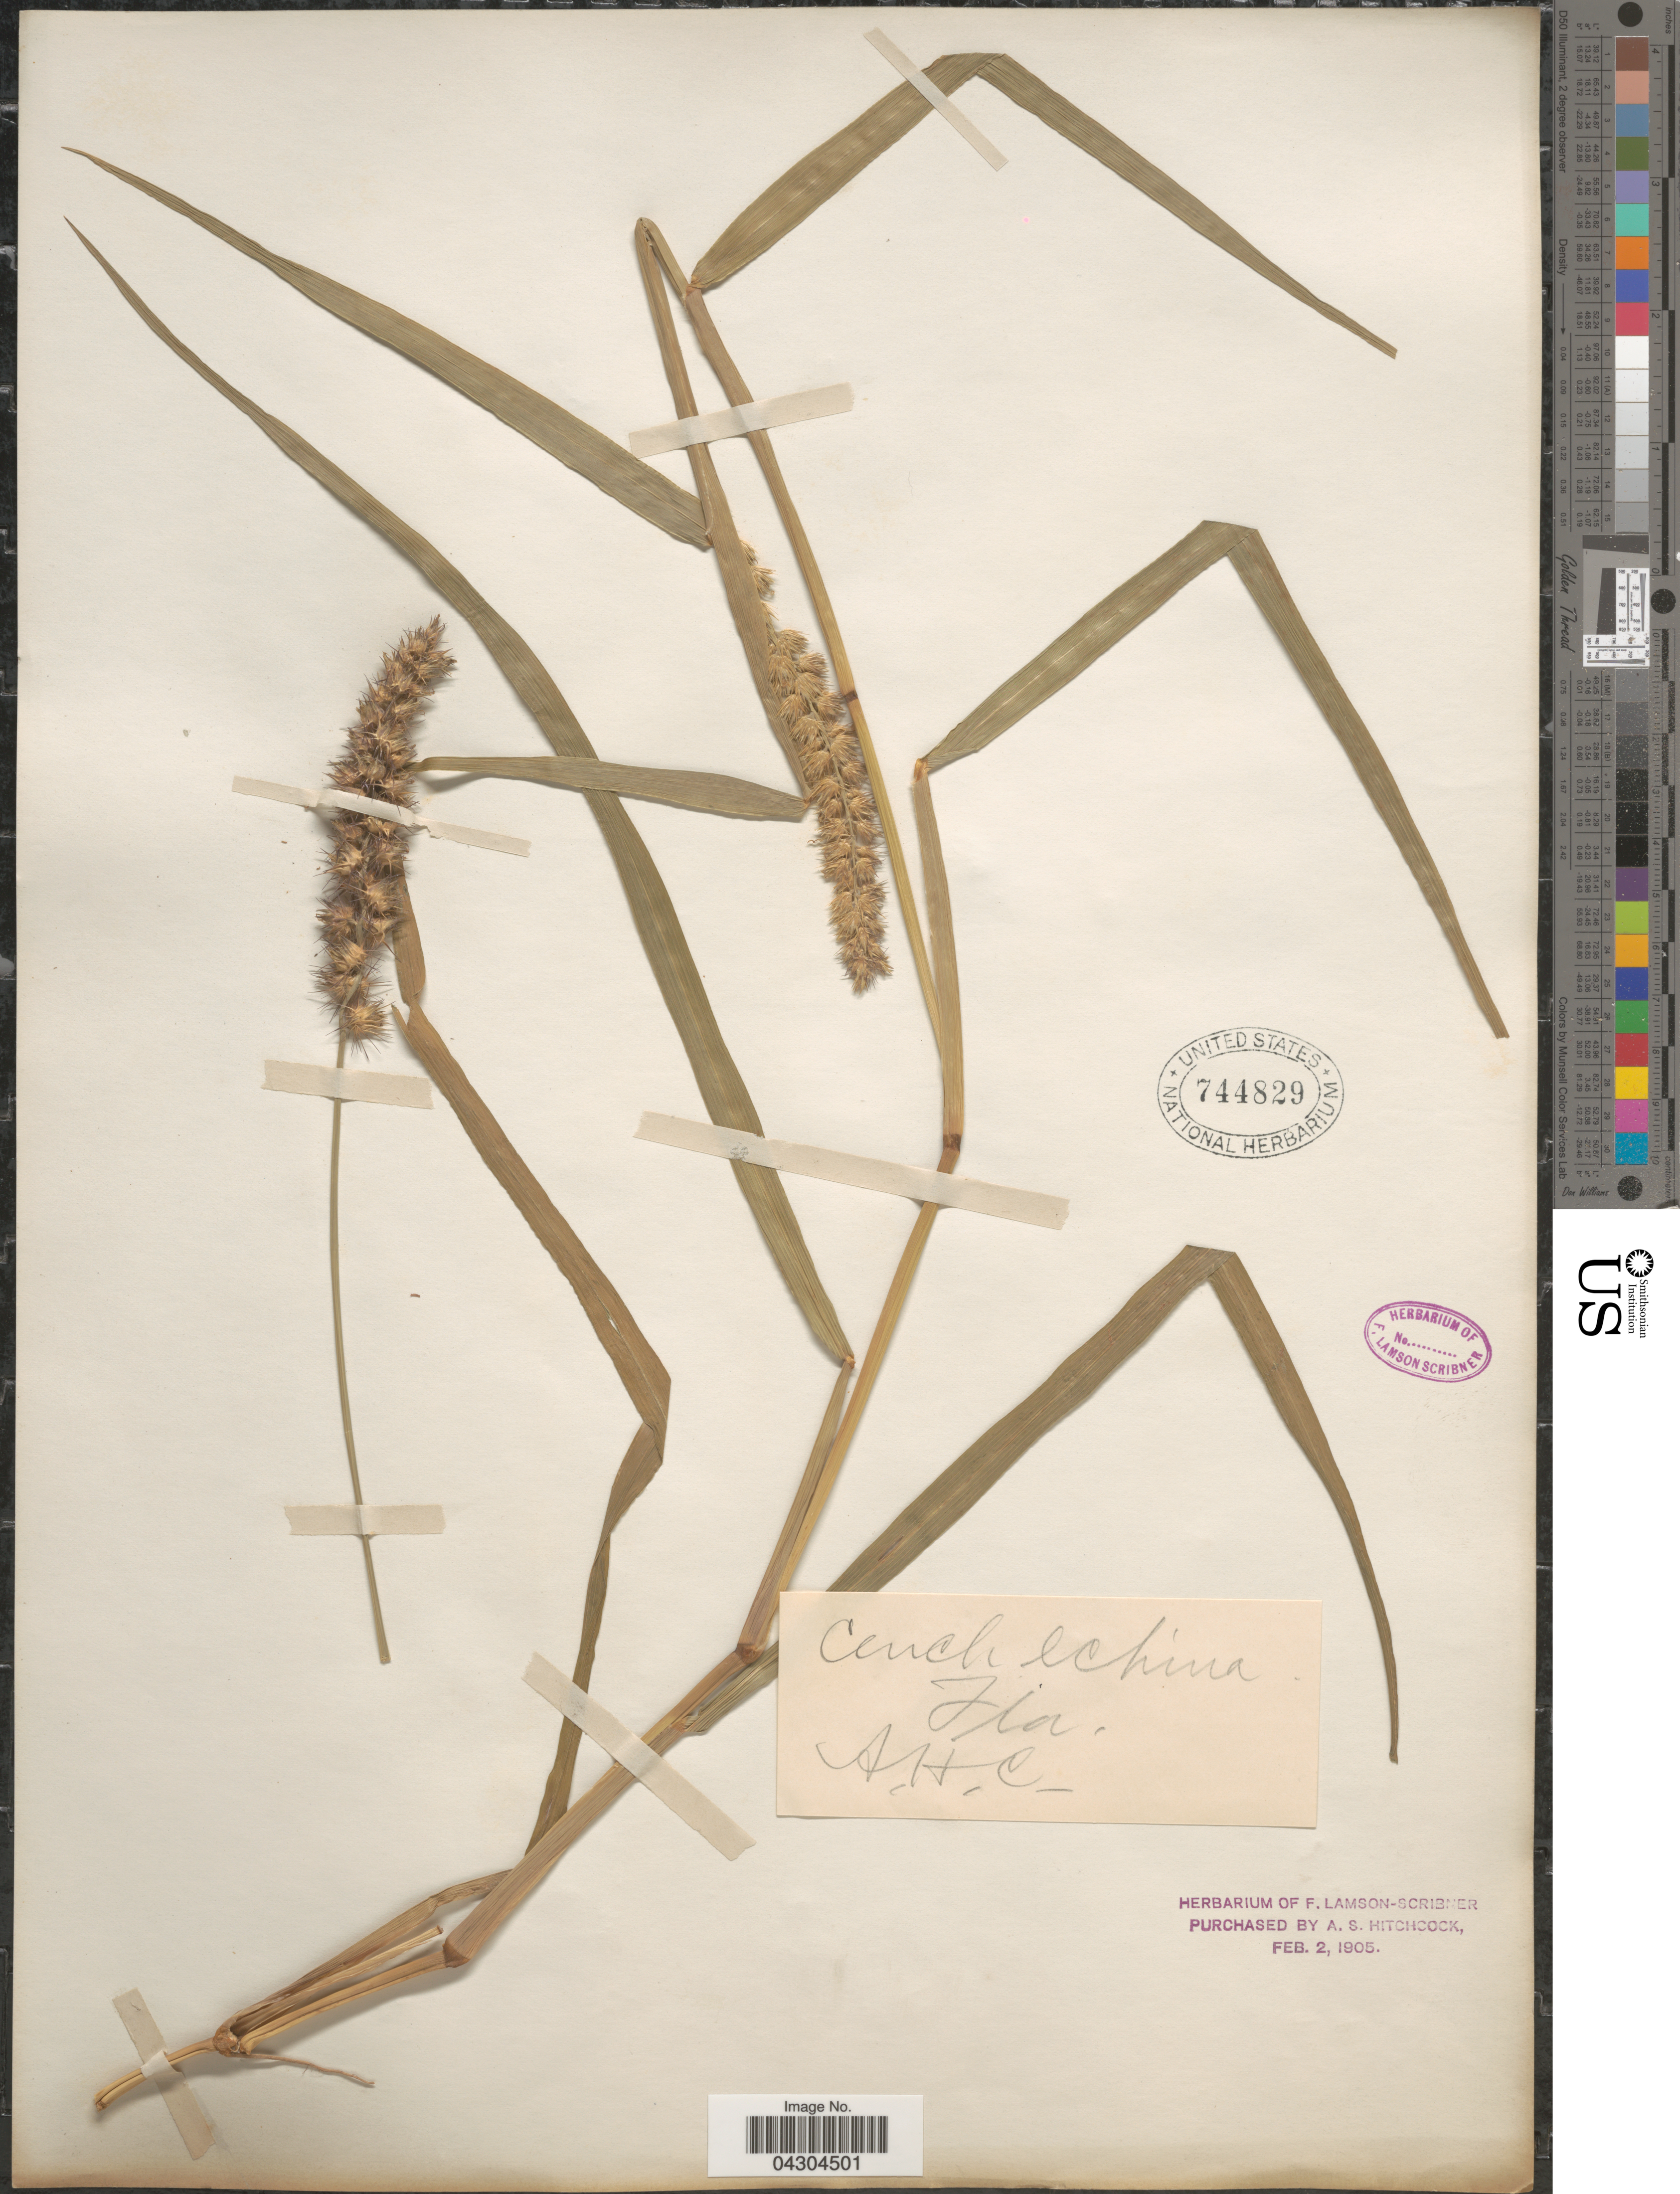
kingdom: Plantae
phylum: Tracheophyta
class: Liliopsida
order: Poales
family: Poaceae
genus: Cenchrus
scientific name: Cenchrus echinatus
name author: L.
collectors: A. H. C.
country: United States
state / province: Florida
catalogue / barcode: US 744829